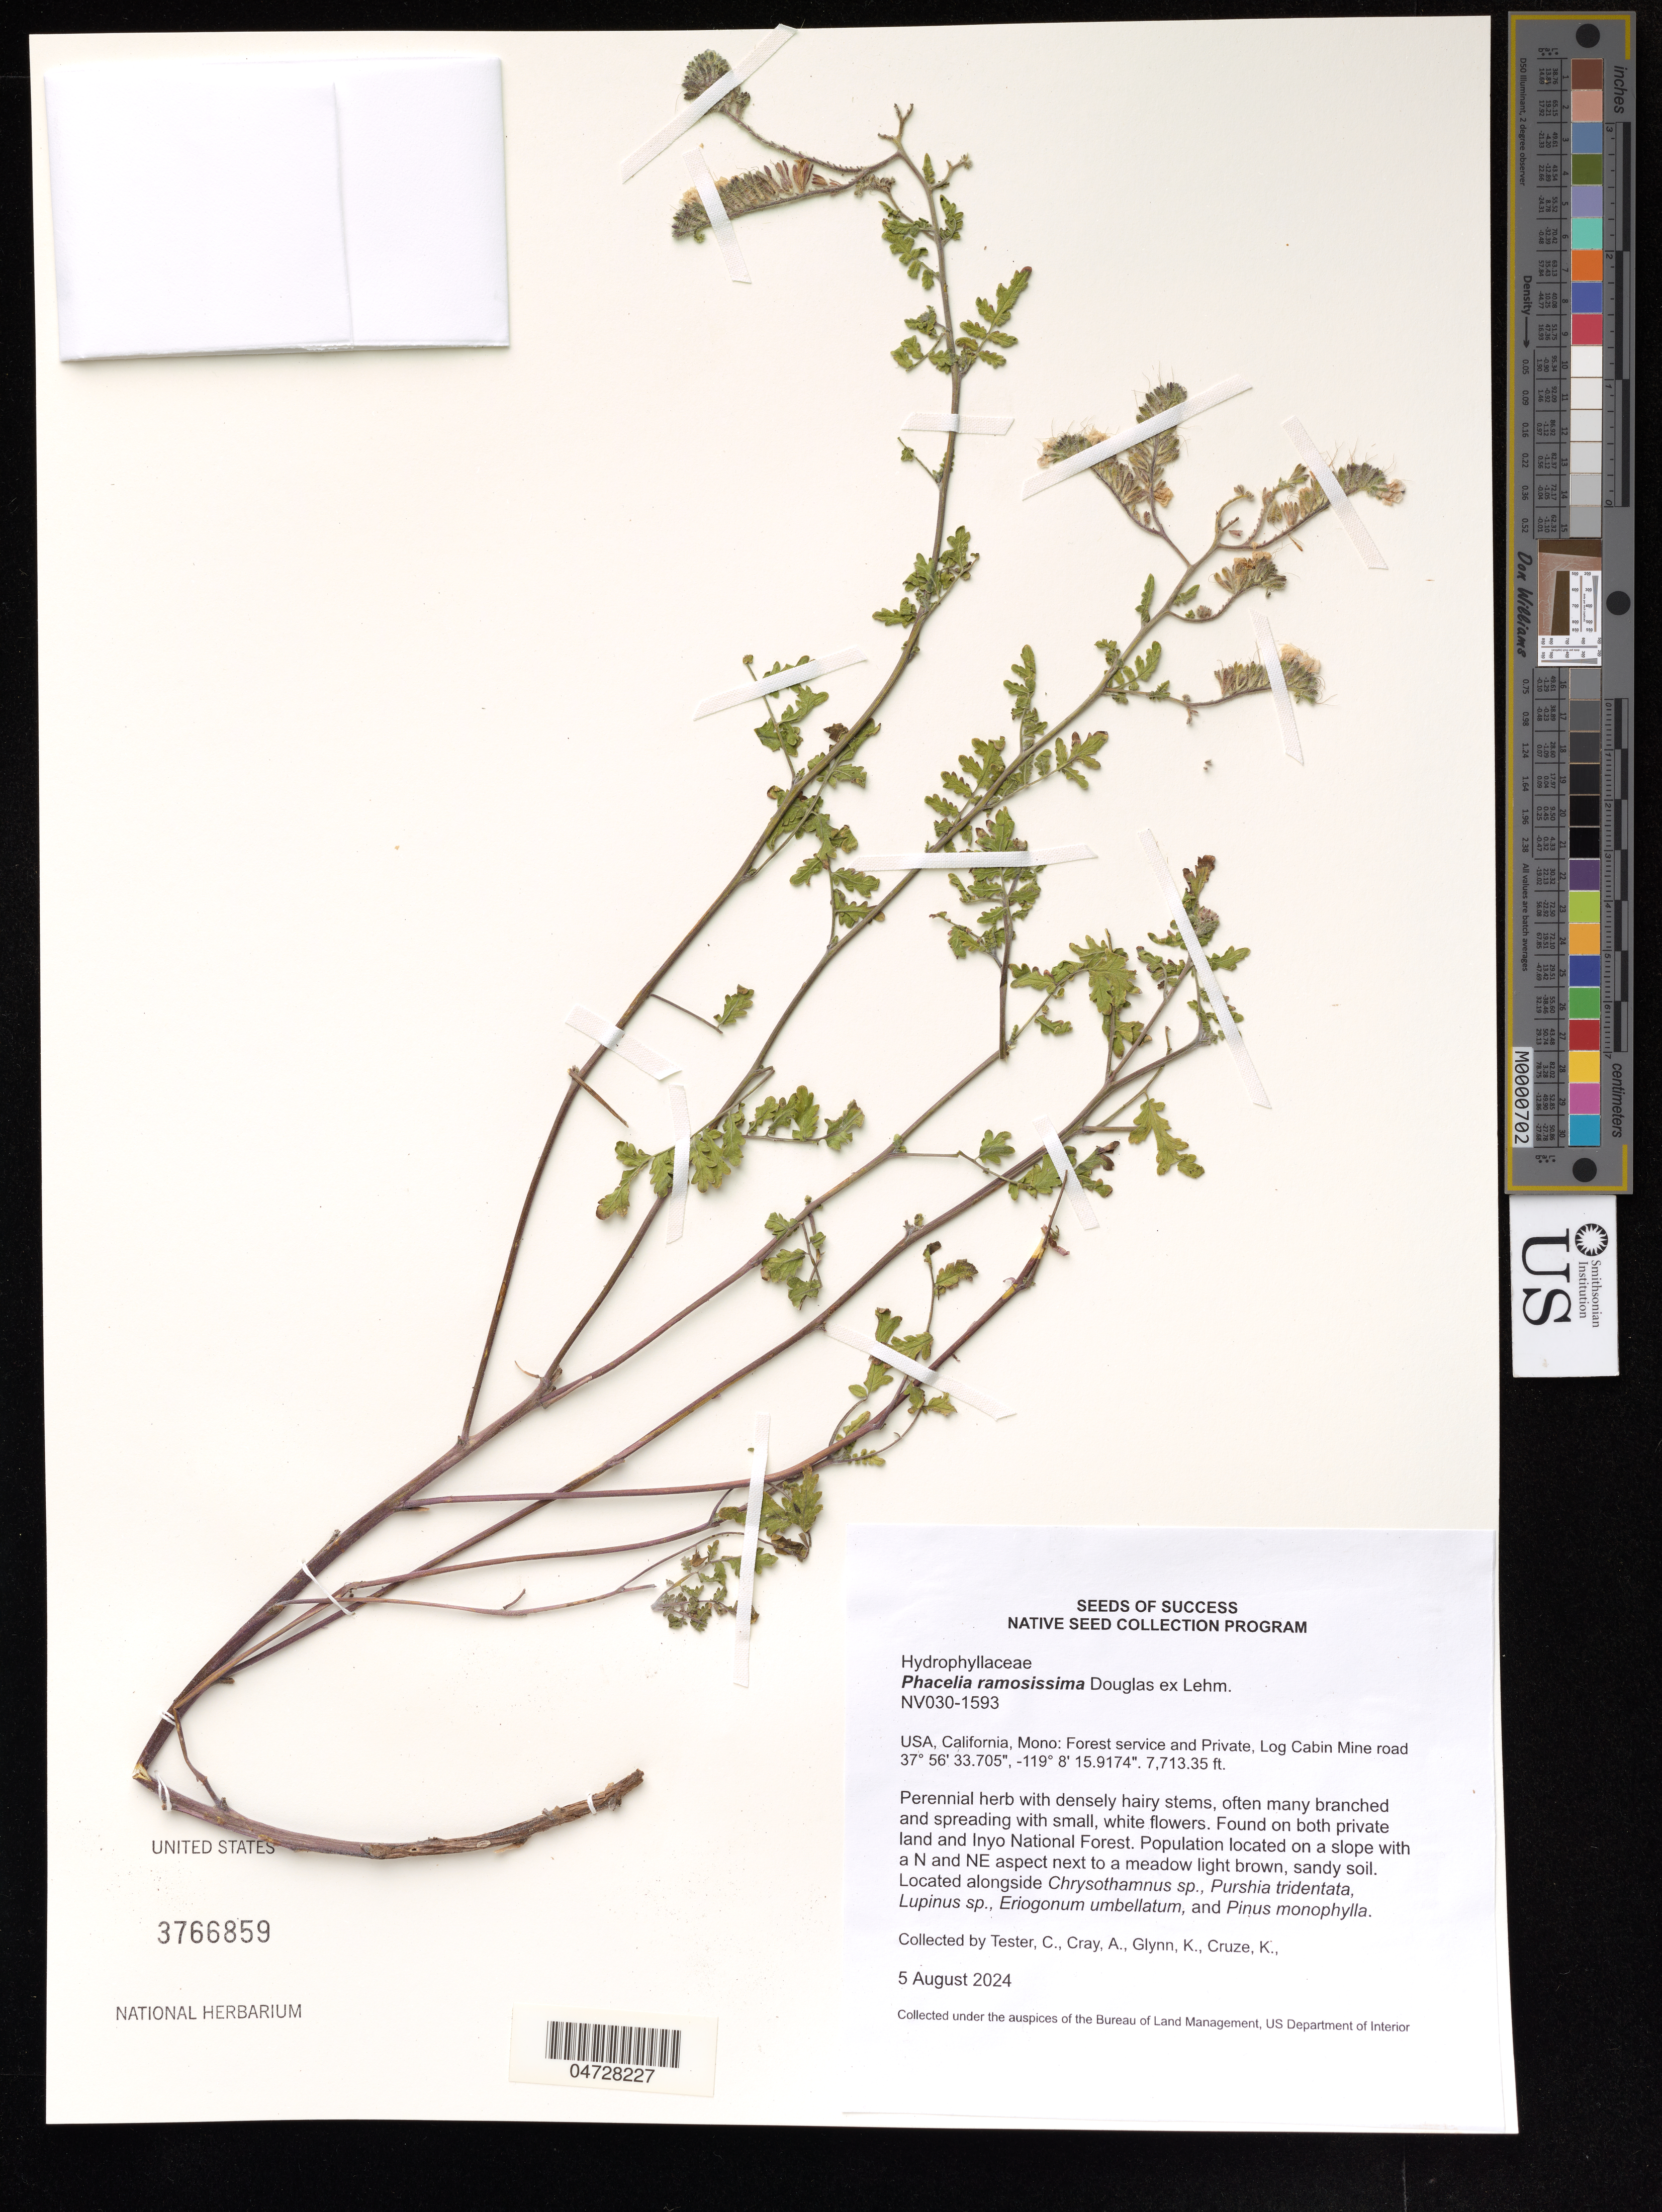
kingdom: Plantae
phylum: Tracheophyta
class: Magnoliopsida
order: Boraginales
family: Hydrophyllaceae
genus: Phacelia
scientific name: Phacelia ramosissima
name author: Douglas ex Lehm.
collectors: C. Tester, A. Cray & K. Glynn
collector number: NV030-1593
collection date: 2024-08-05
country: United States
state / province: California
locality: Mono: Forest service and Private, Log Cabin Mine road.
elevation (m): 2351.03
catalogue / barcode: US 3766859